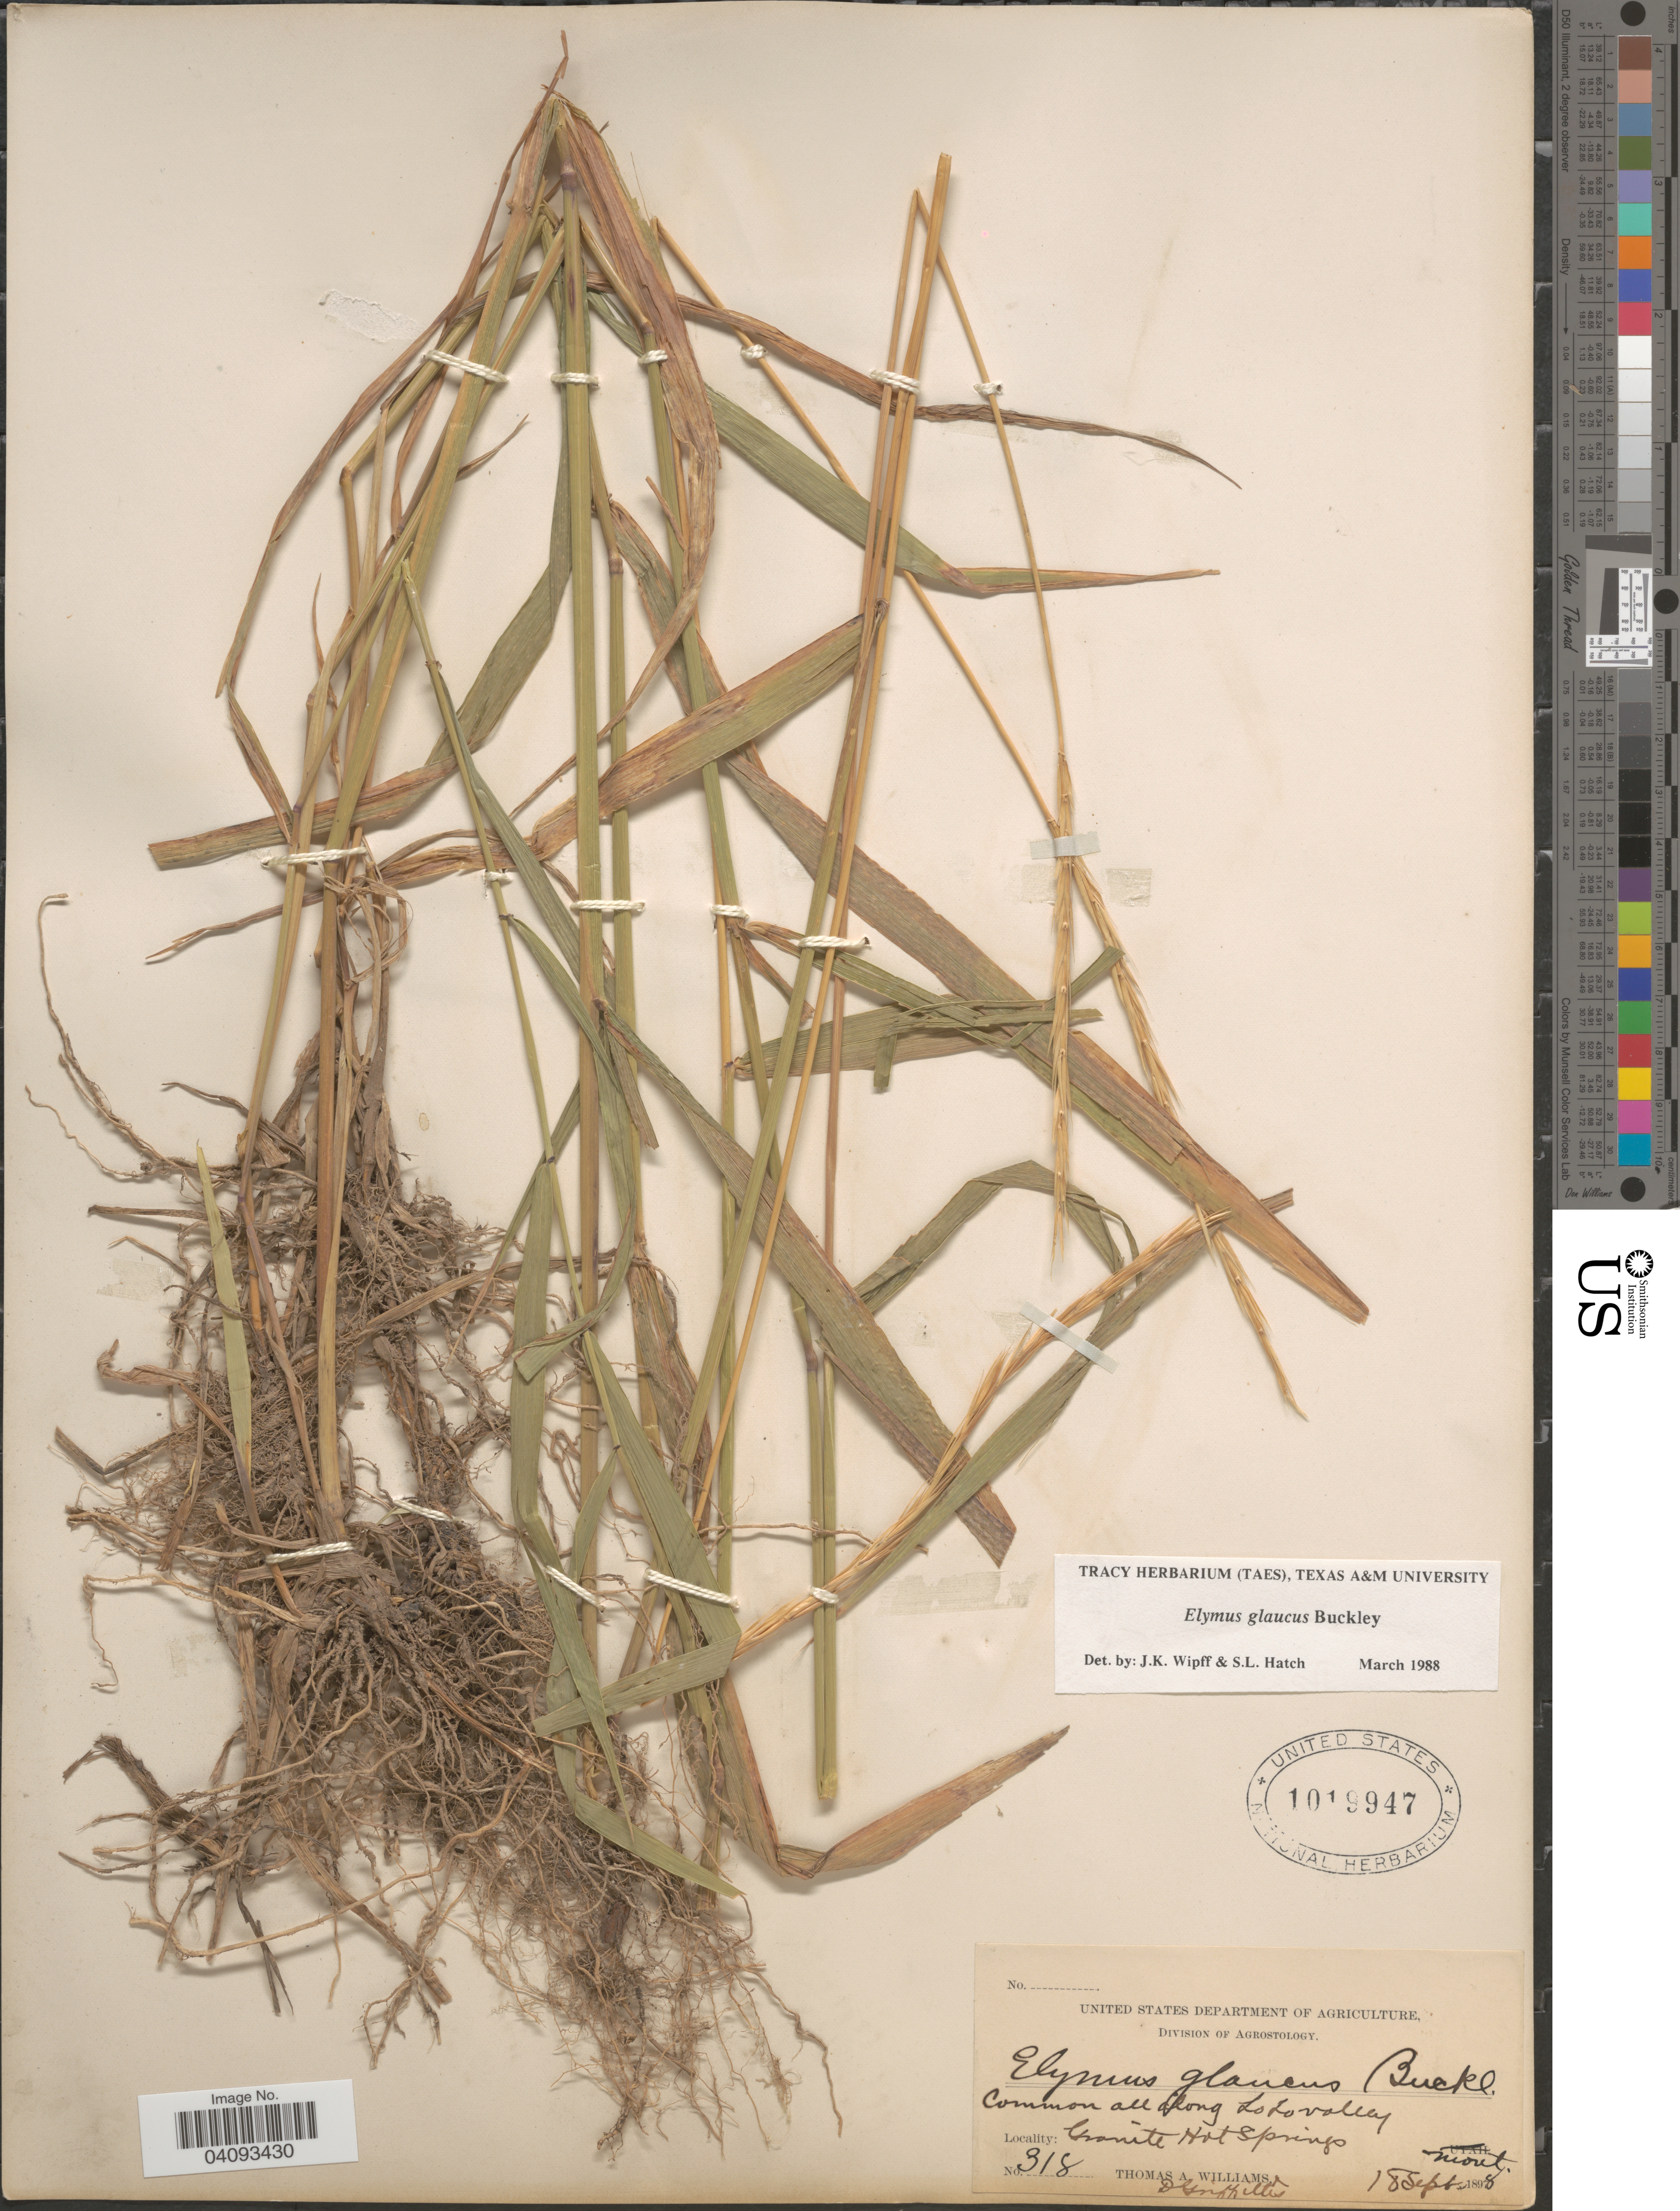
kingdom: Plantae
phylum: Tracheophyta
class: Liliopsida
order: Poales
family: Poaceae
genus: Elymus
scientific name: Elymus glaucus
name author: Buckley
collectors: T. A. Williams & D. Griffiths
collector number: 318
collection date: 1898-09-18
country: United States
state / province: Montana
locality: Common all along Lolo Valley. Granite Hot Springs.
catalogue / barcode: US 1019947